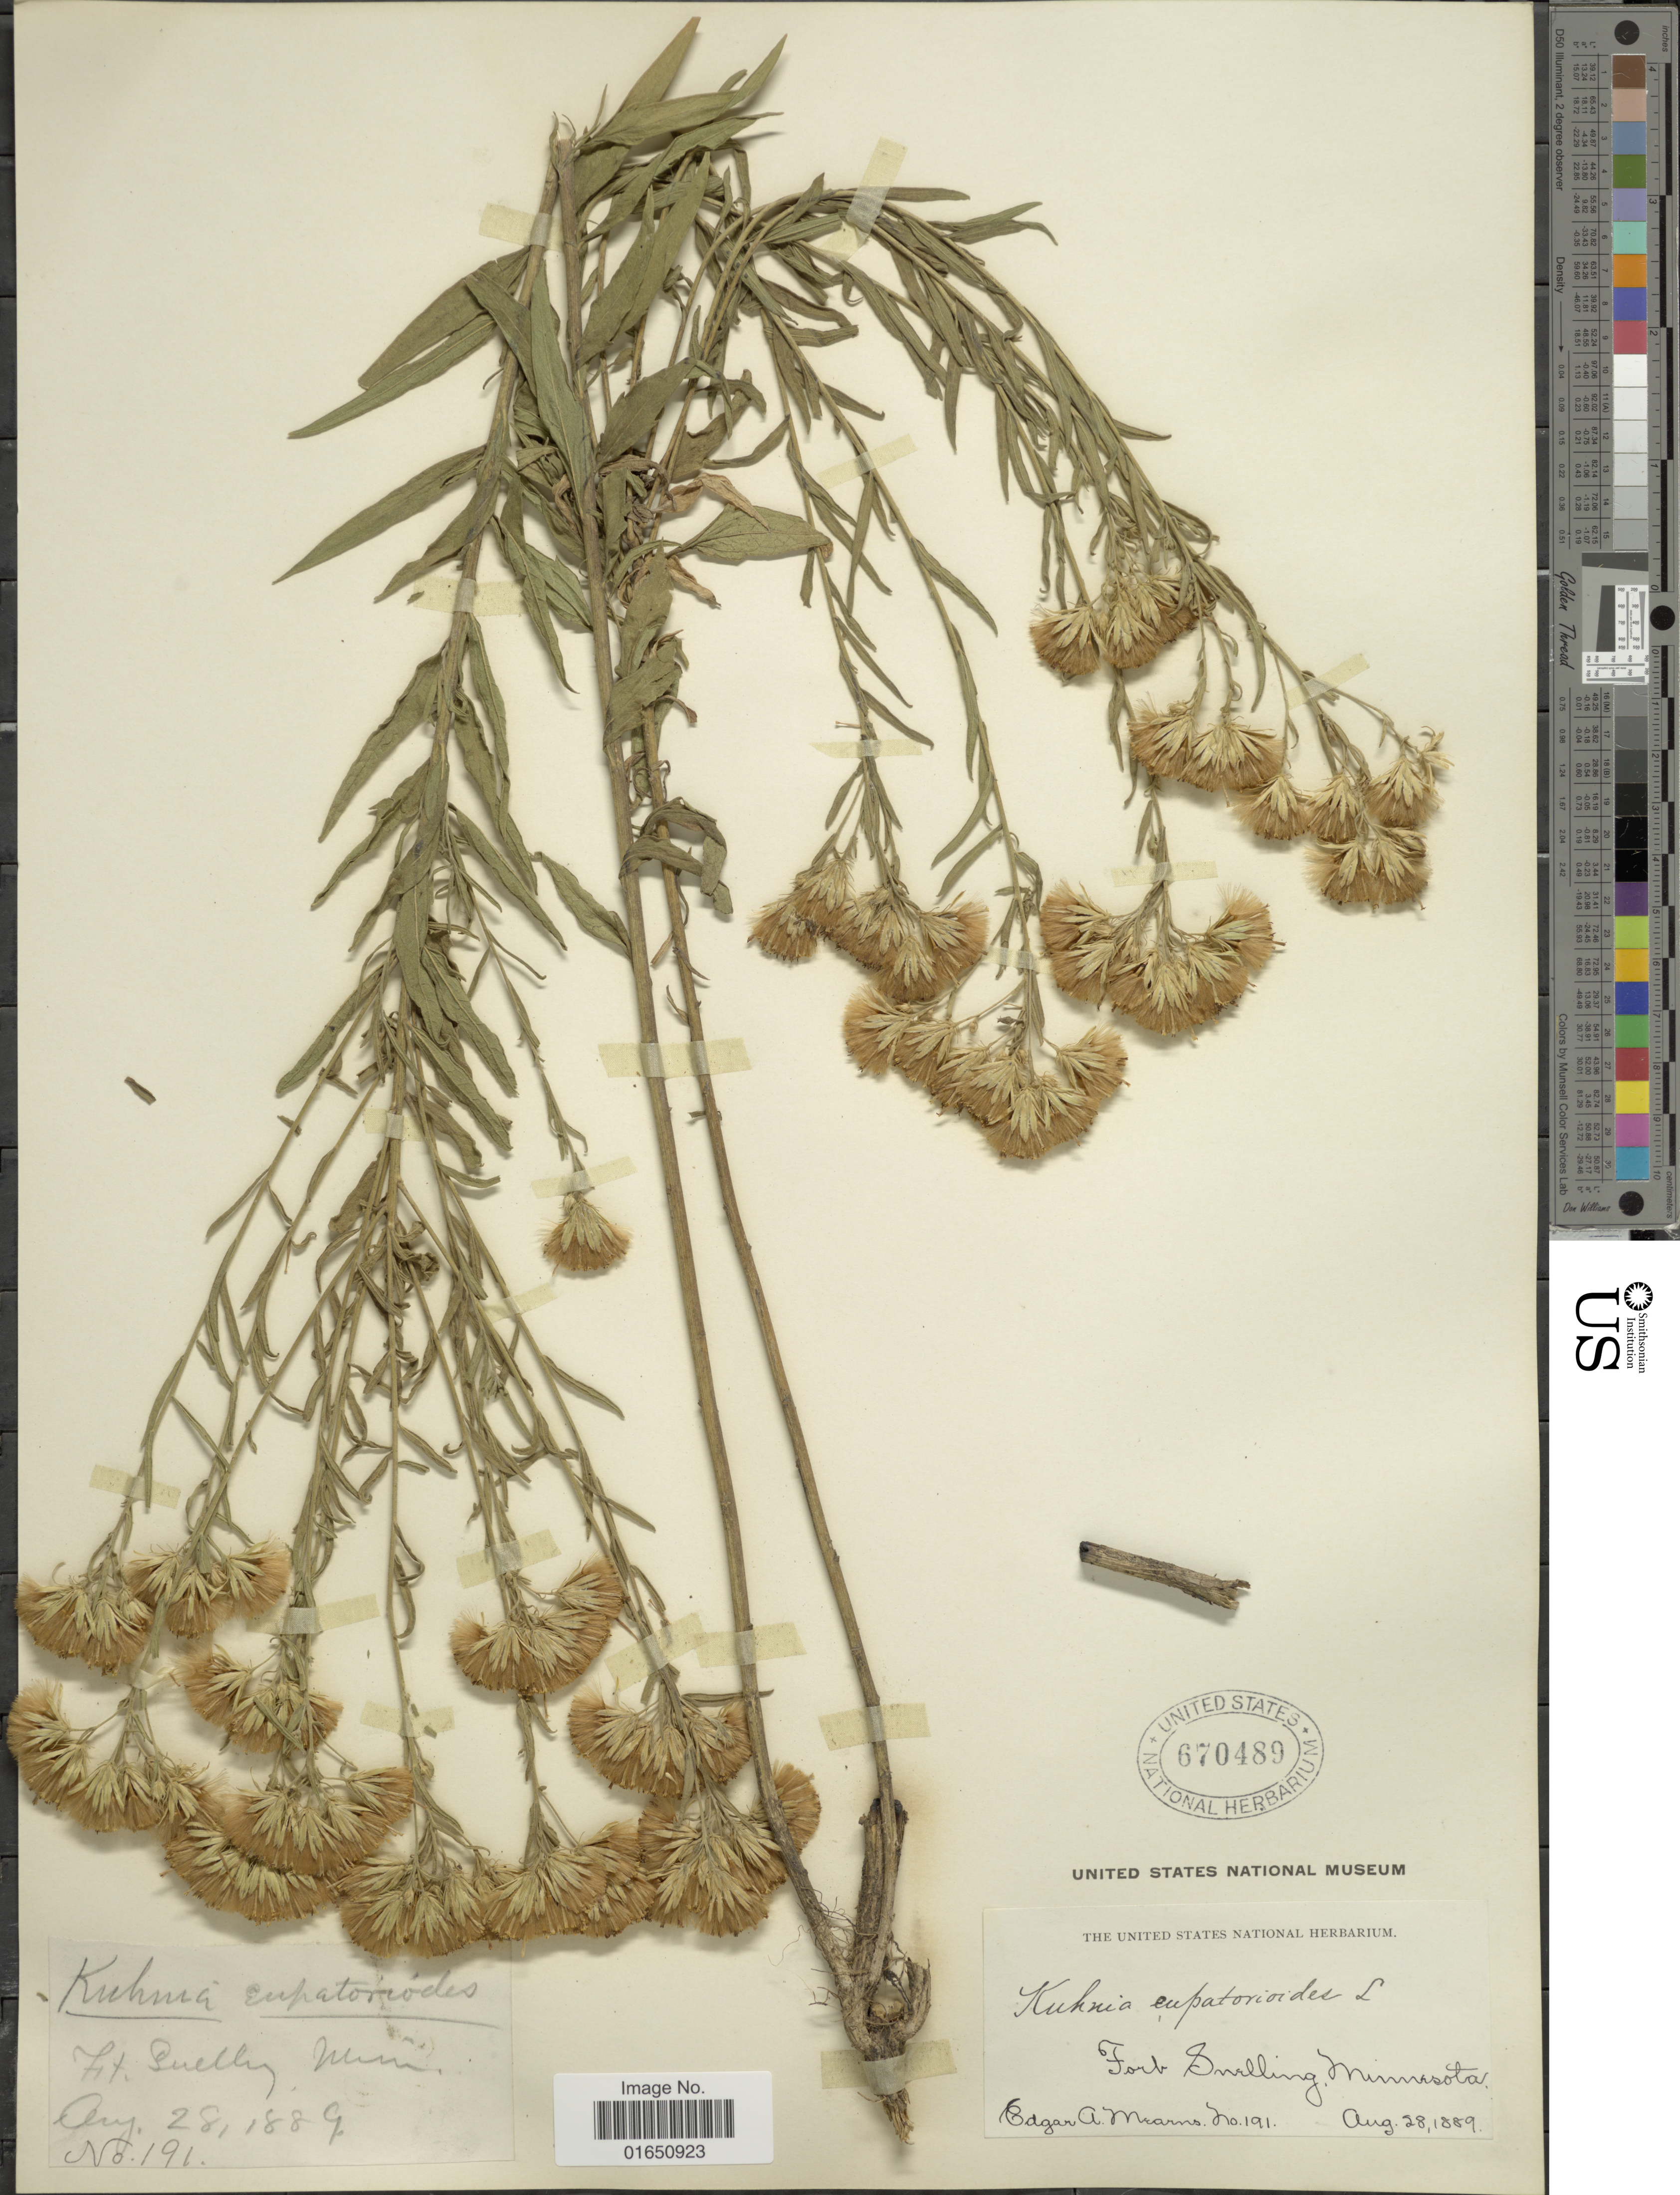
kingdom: Plantae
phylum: Tracheophyta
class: Magnoliopsida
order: Asterales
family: Asteraceae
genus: Brickellia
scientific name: Brickellia eupatorioides var. corymbulosa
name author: (Torr. & A. Gray) Shinners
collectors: E. A. Mearns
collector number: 191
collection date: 1889-08-28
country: United States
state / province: Minnesota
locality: Fort Snelling.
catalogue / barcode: US 670489